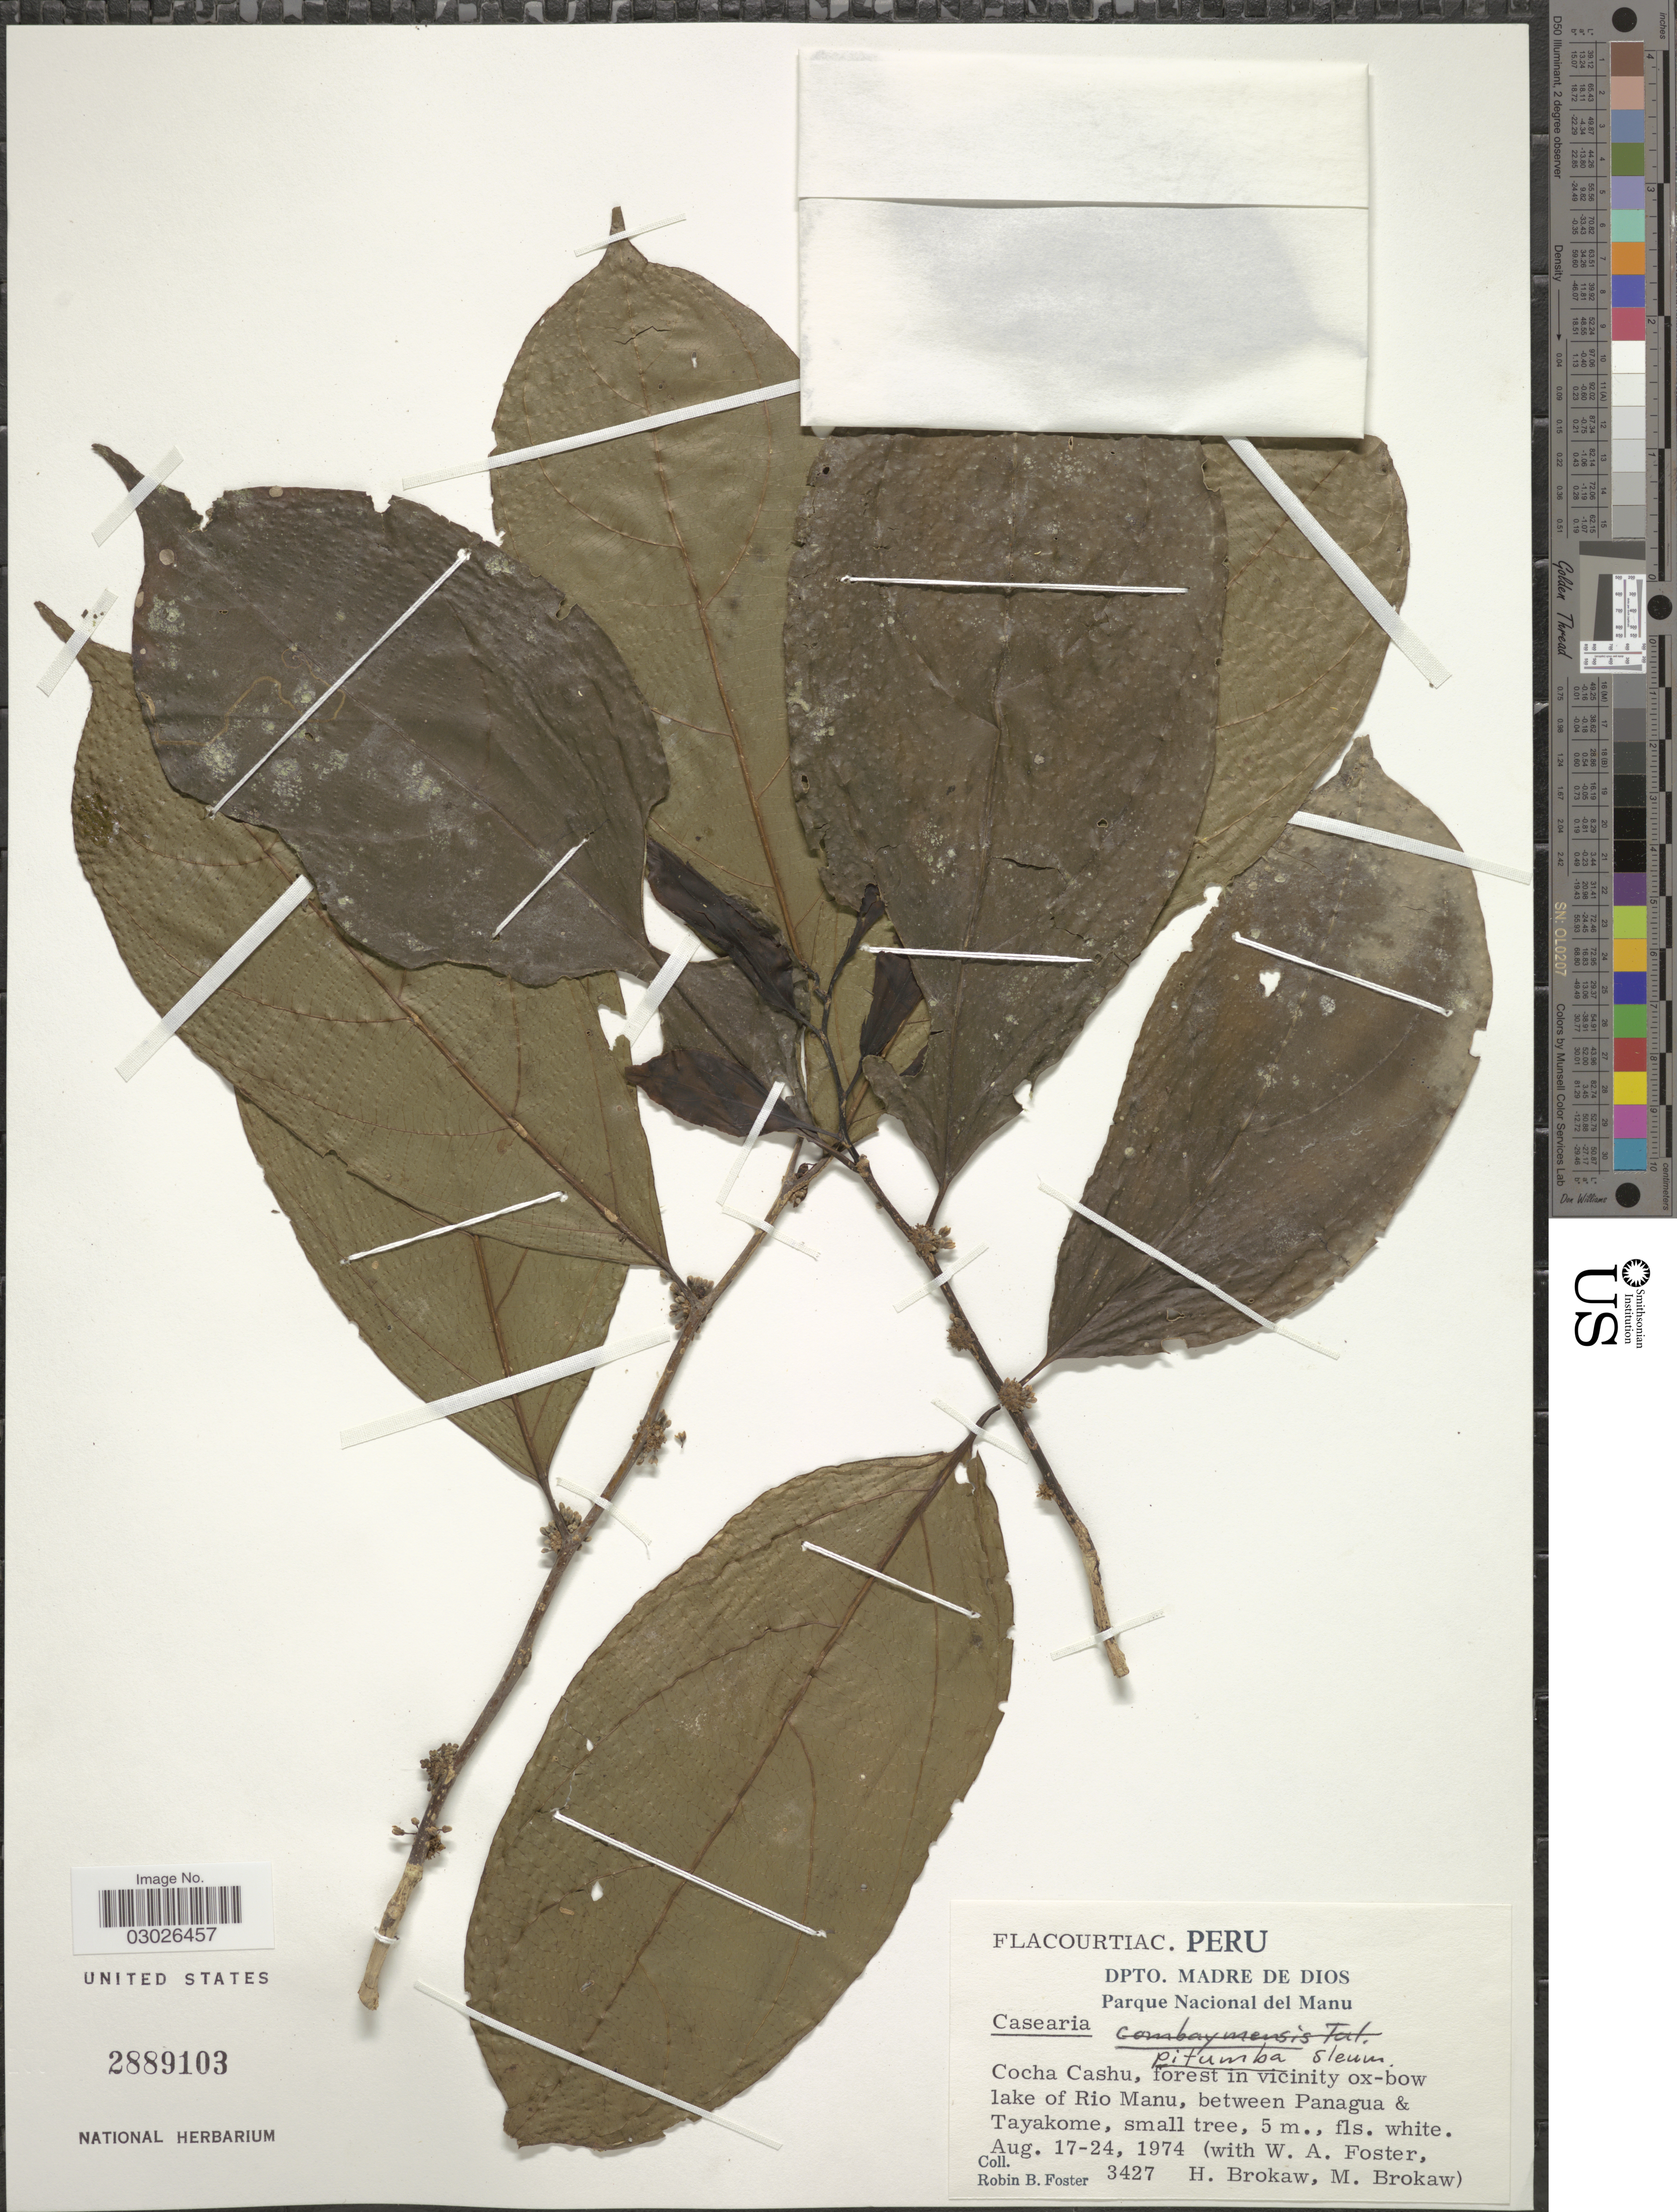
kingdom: Plantae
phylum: Tracheophyta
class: Magnoliopsida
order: Malpighiales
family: Salicaceae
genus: Casearia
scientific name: Casearia pitumba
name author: Sleumer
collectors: R. B. Foster, W. Foster, H. Brokaw & M. Brokaw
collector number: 3427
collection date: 1974-08-17/1974-08-24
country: Peru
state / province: Madre de Dios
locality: Dpto. Madre de Dios, Parque Nacional del Manu, Cocha Cashu, forest in vicinity ox-bow lake of Rio Manu, between Panagua & Tayakome.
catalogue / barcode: US 2889103